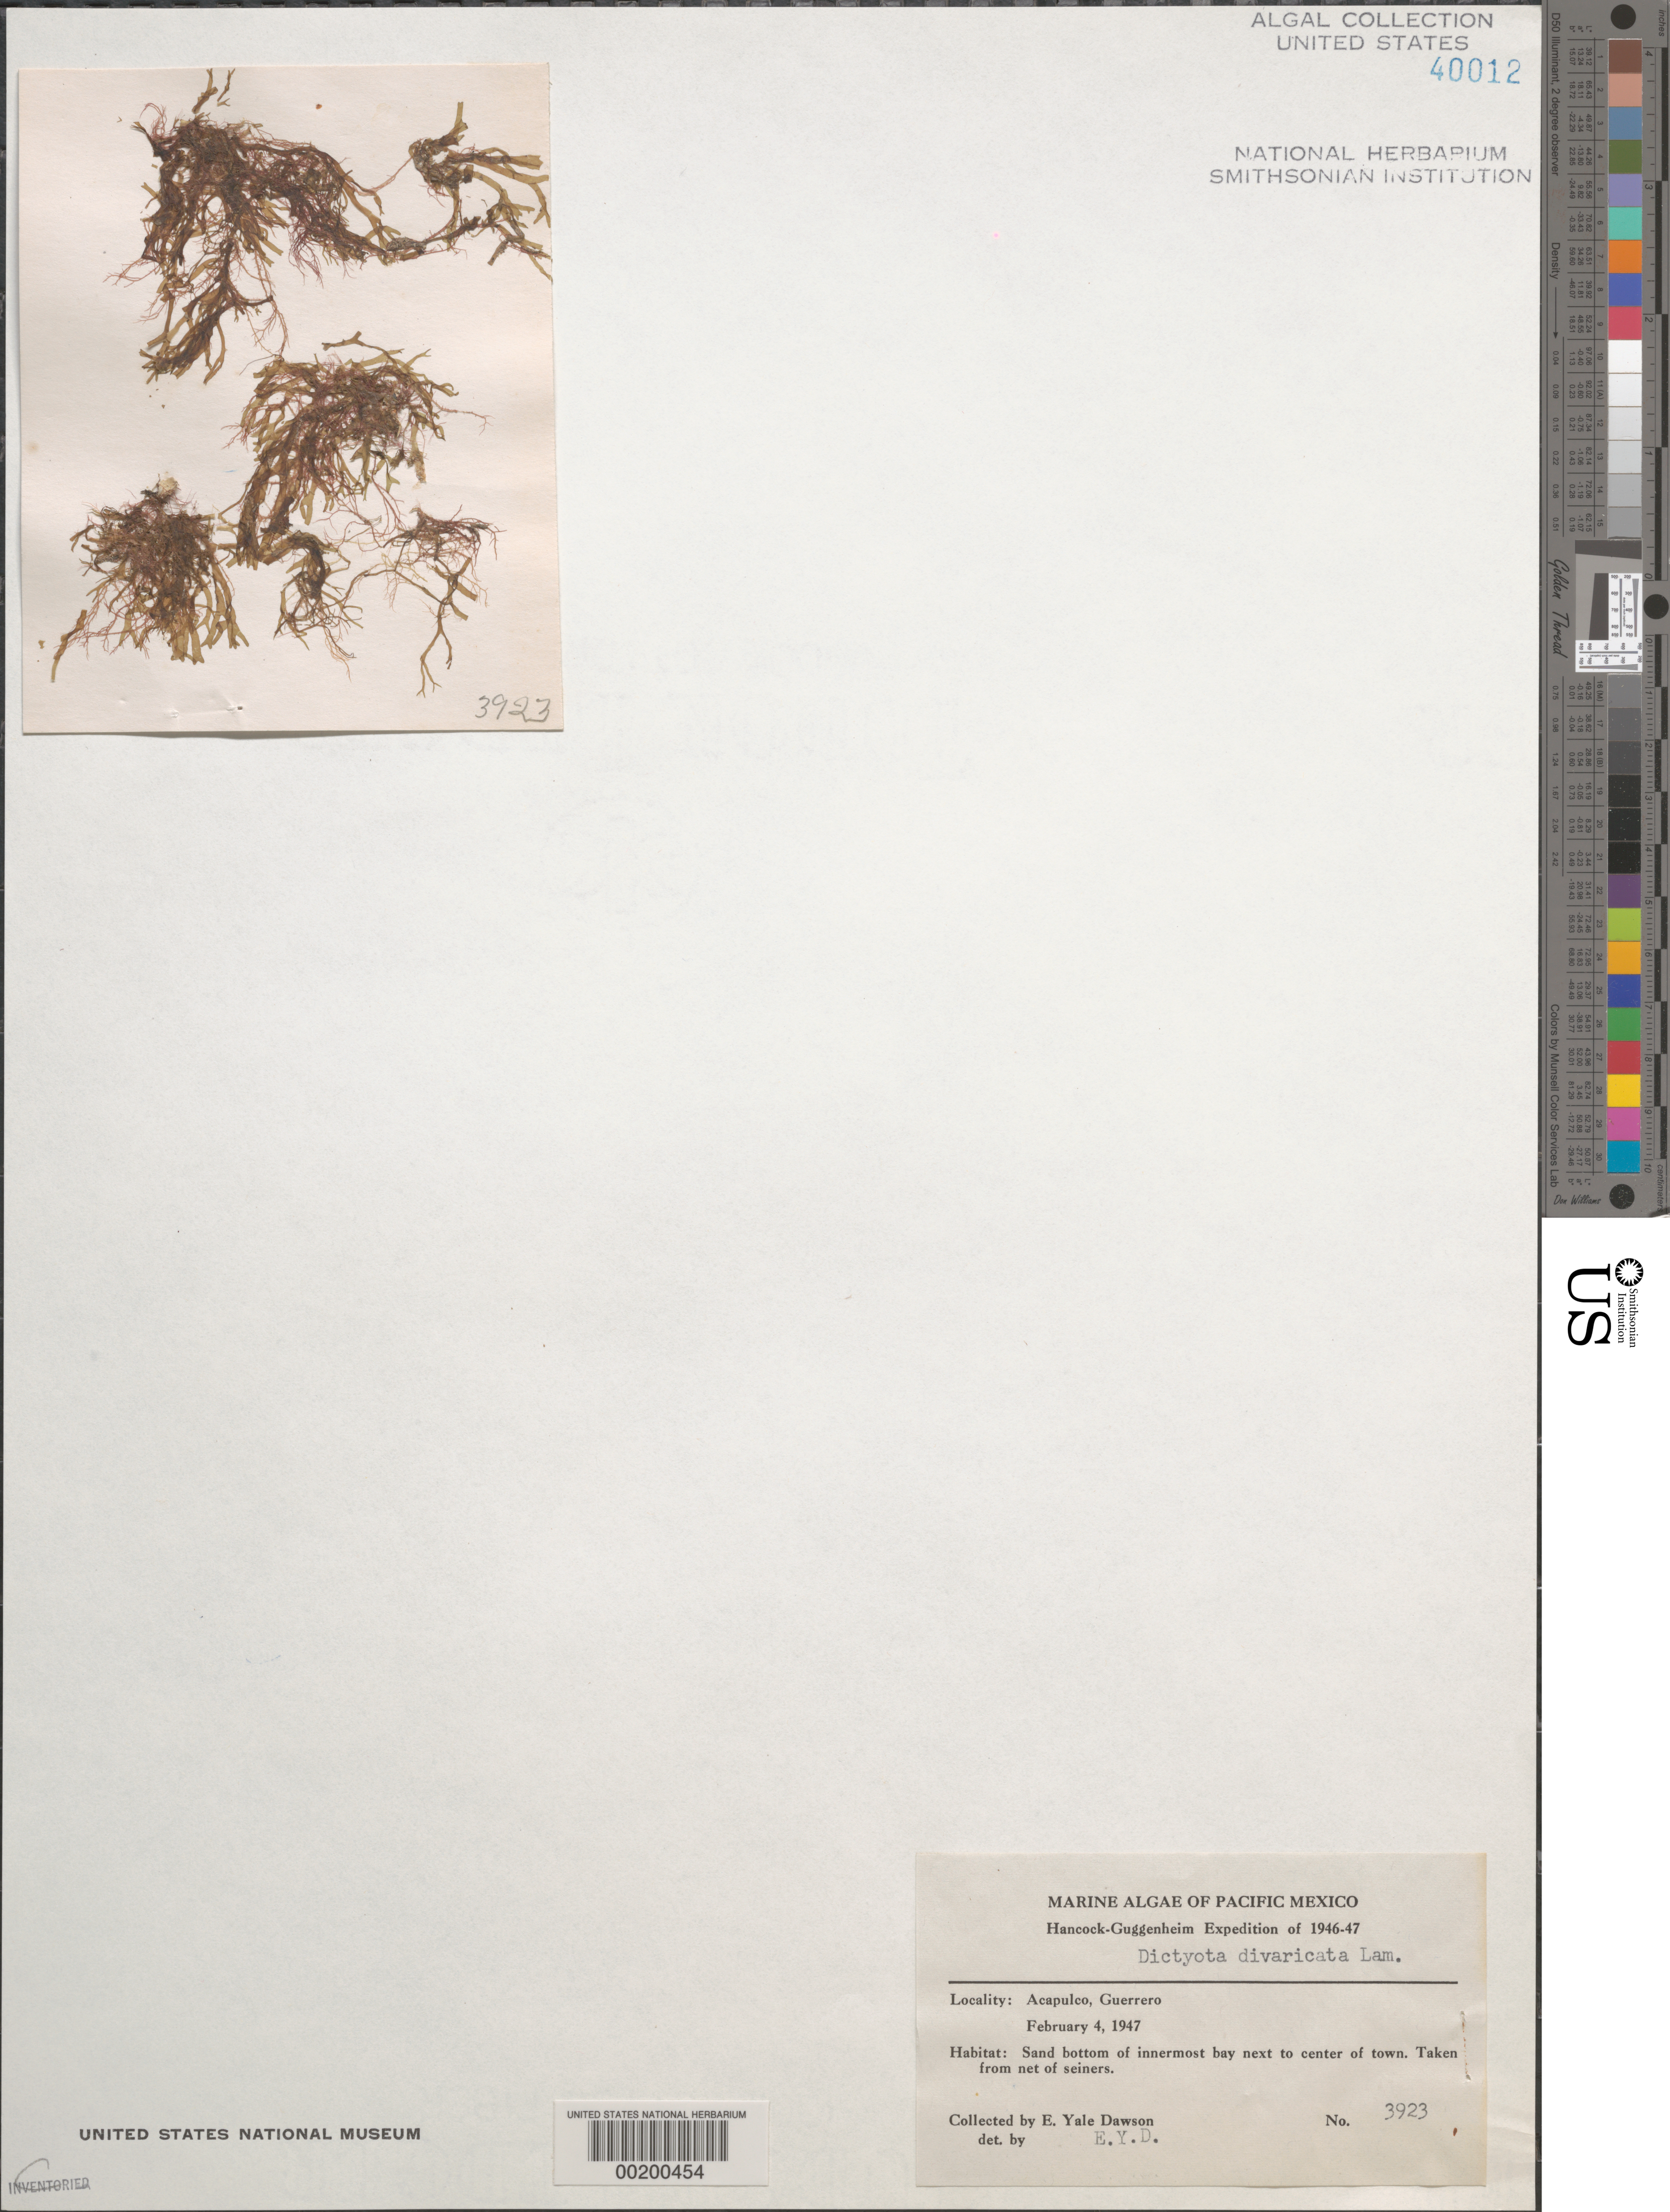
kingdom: Chromista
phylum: Ochrophyta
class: Phaeophyceae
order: Dictyotales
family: Dictyotaceae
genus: Dictyota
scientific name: Dictyota divaricata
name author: J.V.Lamouroux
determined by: Dawson, E. Y.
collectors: E. Y. Dawson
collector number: EYD 3923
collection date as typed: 04 February 1947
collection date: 1947-02-04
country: Mexico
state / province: Guerrero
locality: Acapulco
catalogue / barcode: US 40012